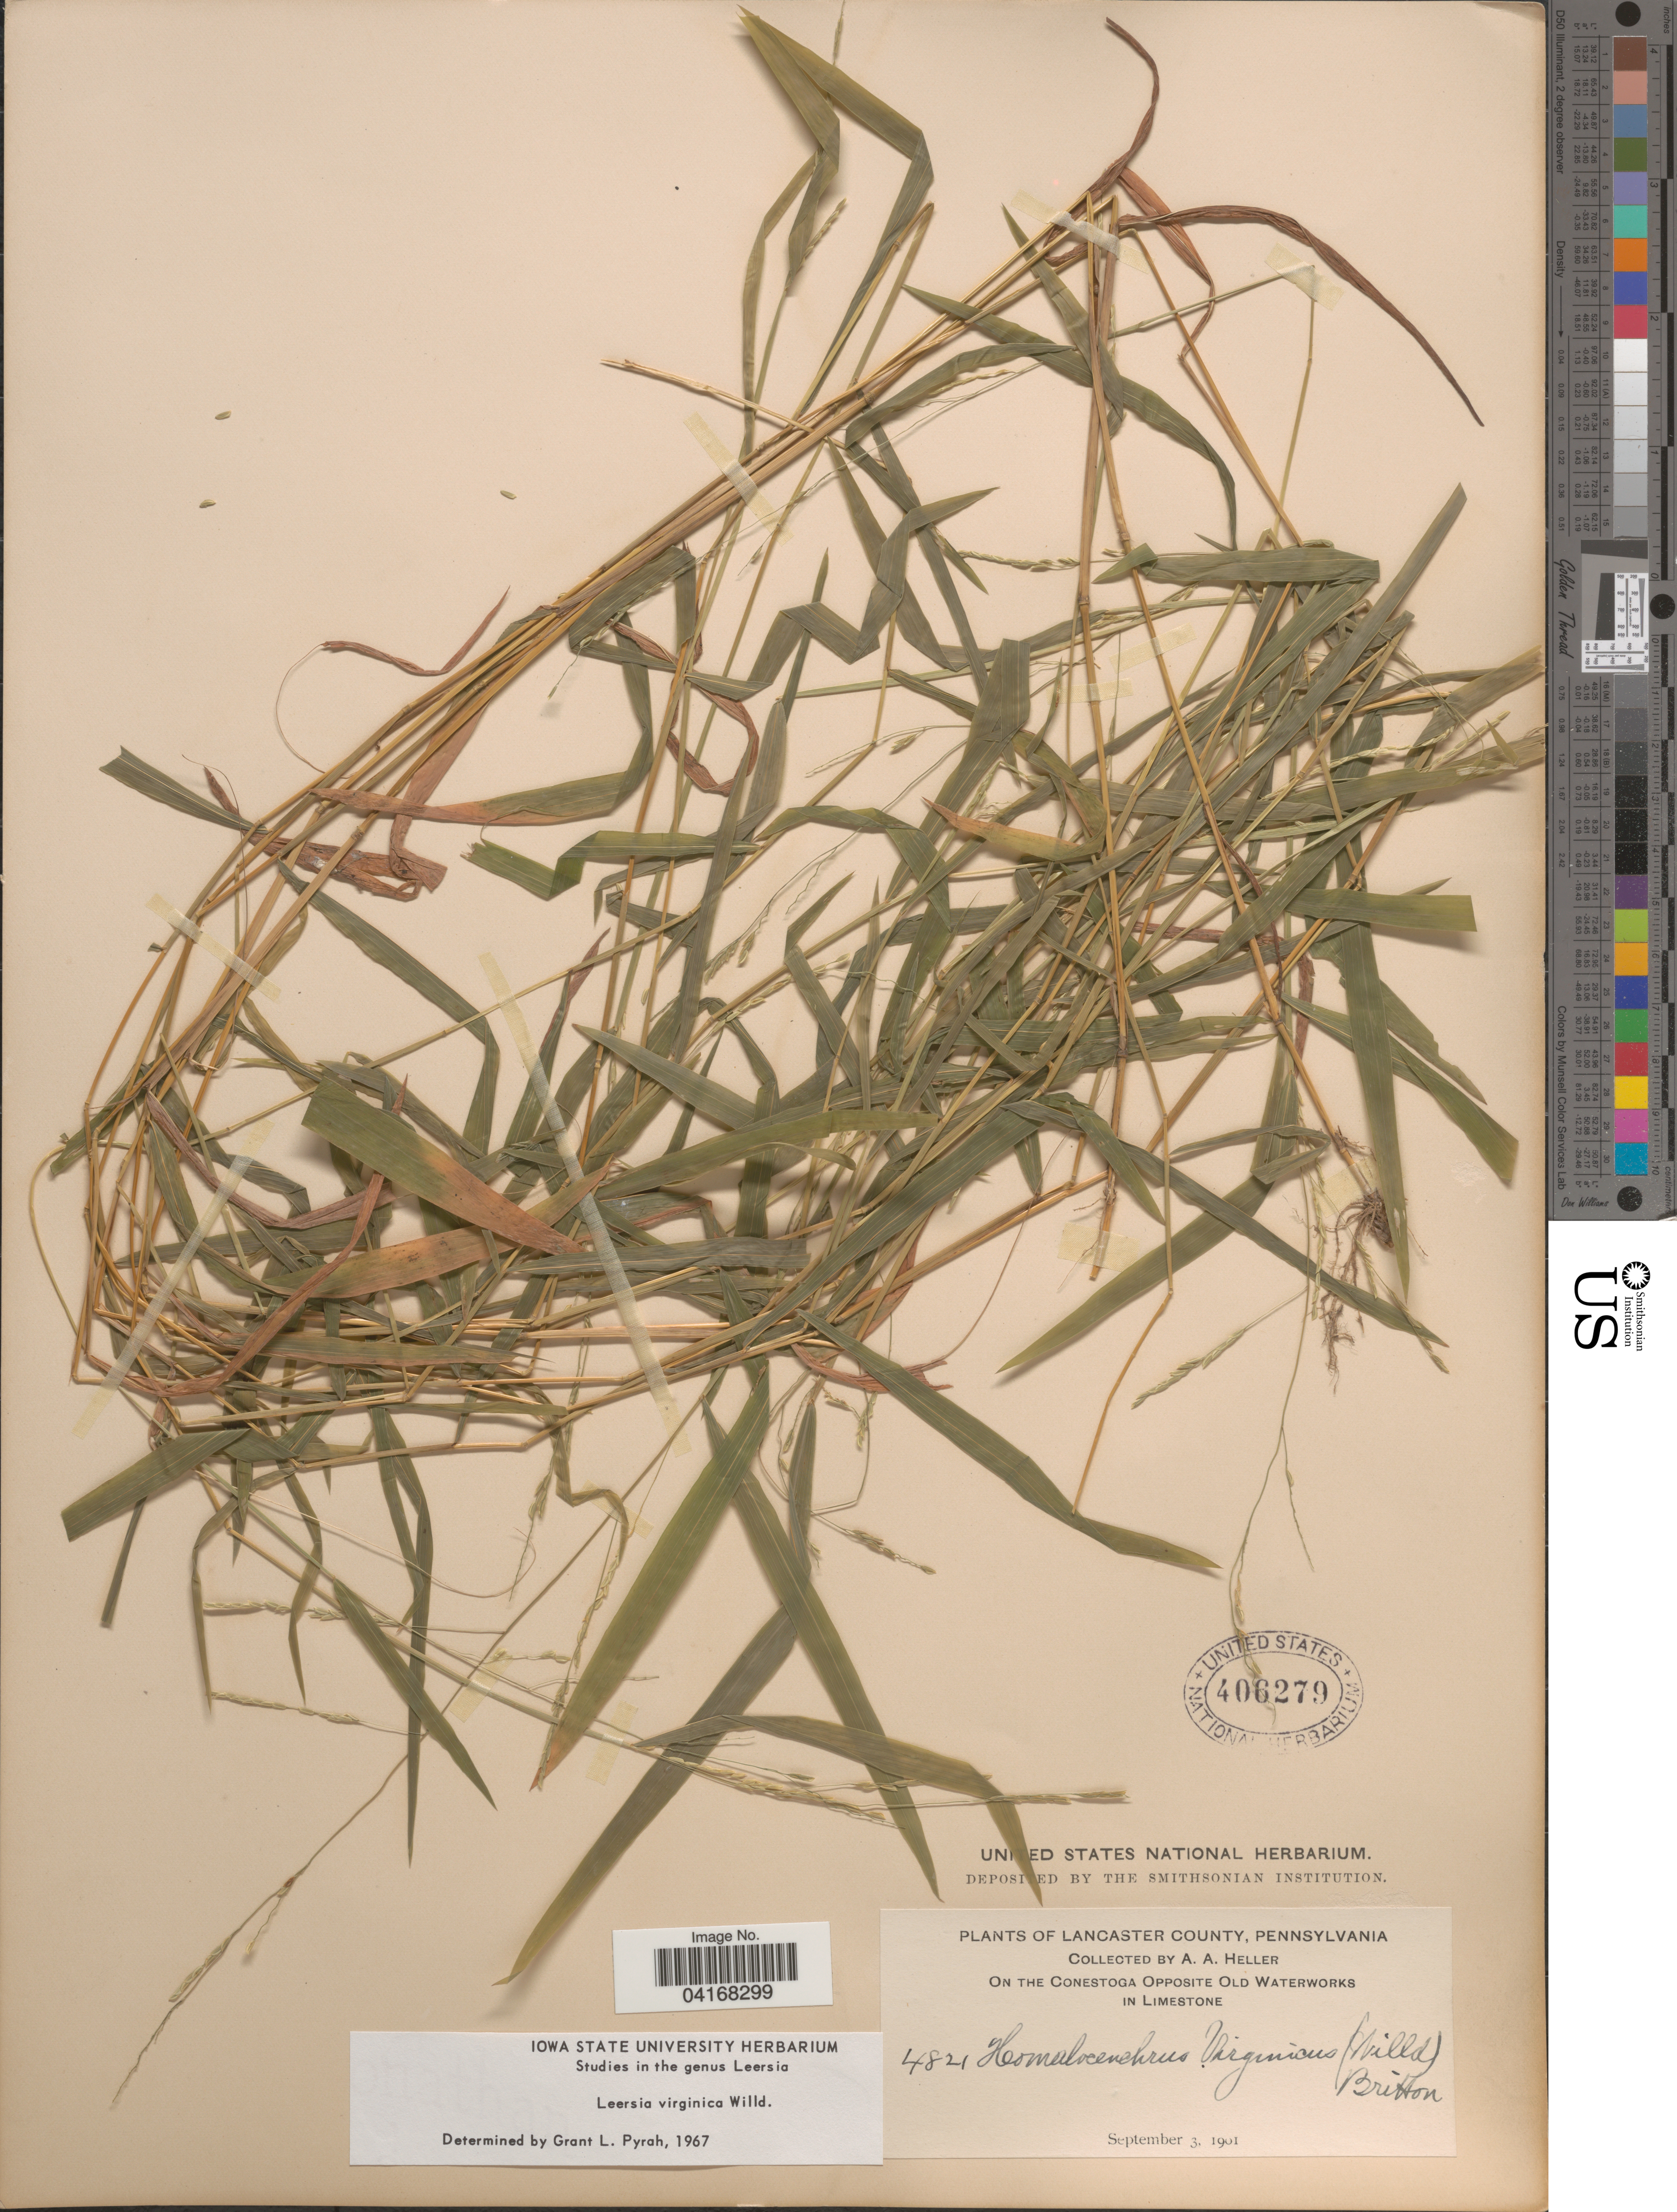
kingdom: Plantae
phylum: Tracheophyta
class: Liliopsida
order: Poales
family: Poaceae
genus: Leersia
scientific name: Leersia virginica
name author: Willd.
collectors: A. A. Heller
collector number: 4821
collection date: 1901-09-03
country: United States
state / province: Pennsylvania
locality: Lancaster County. On the Conestoga Opposite Old Waterworks in Limestone.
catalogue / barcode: US 406279